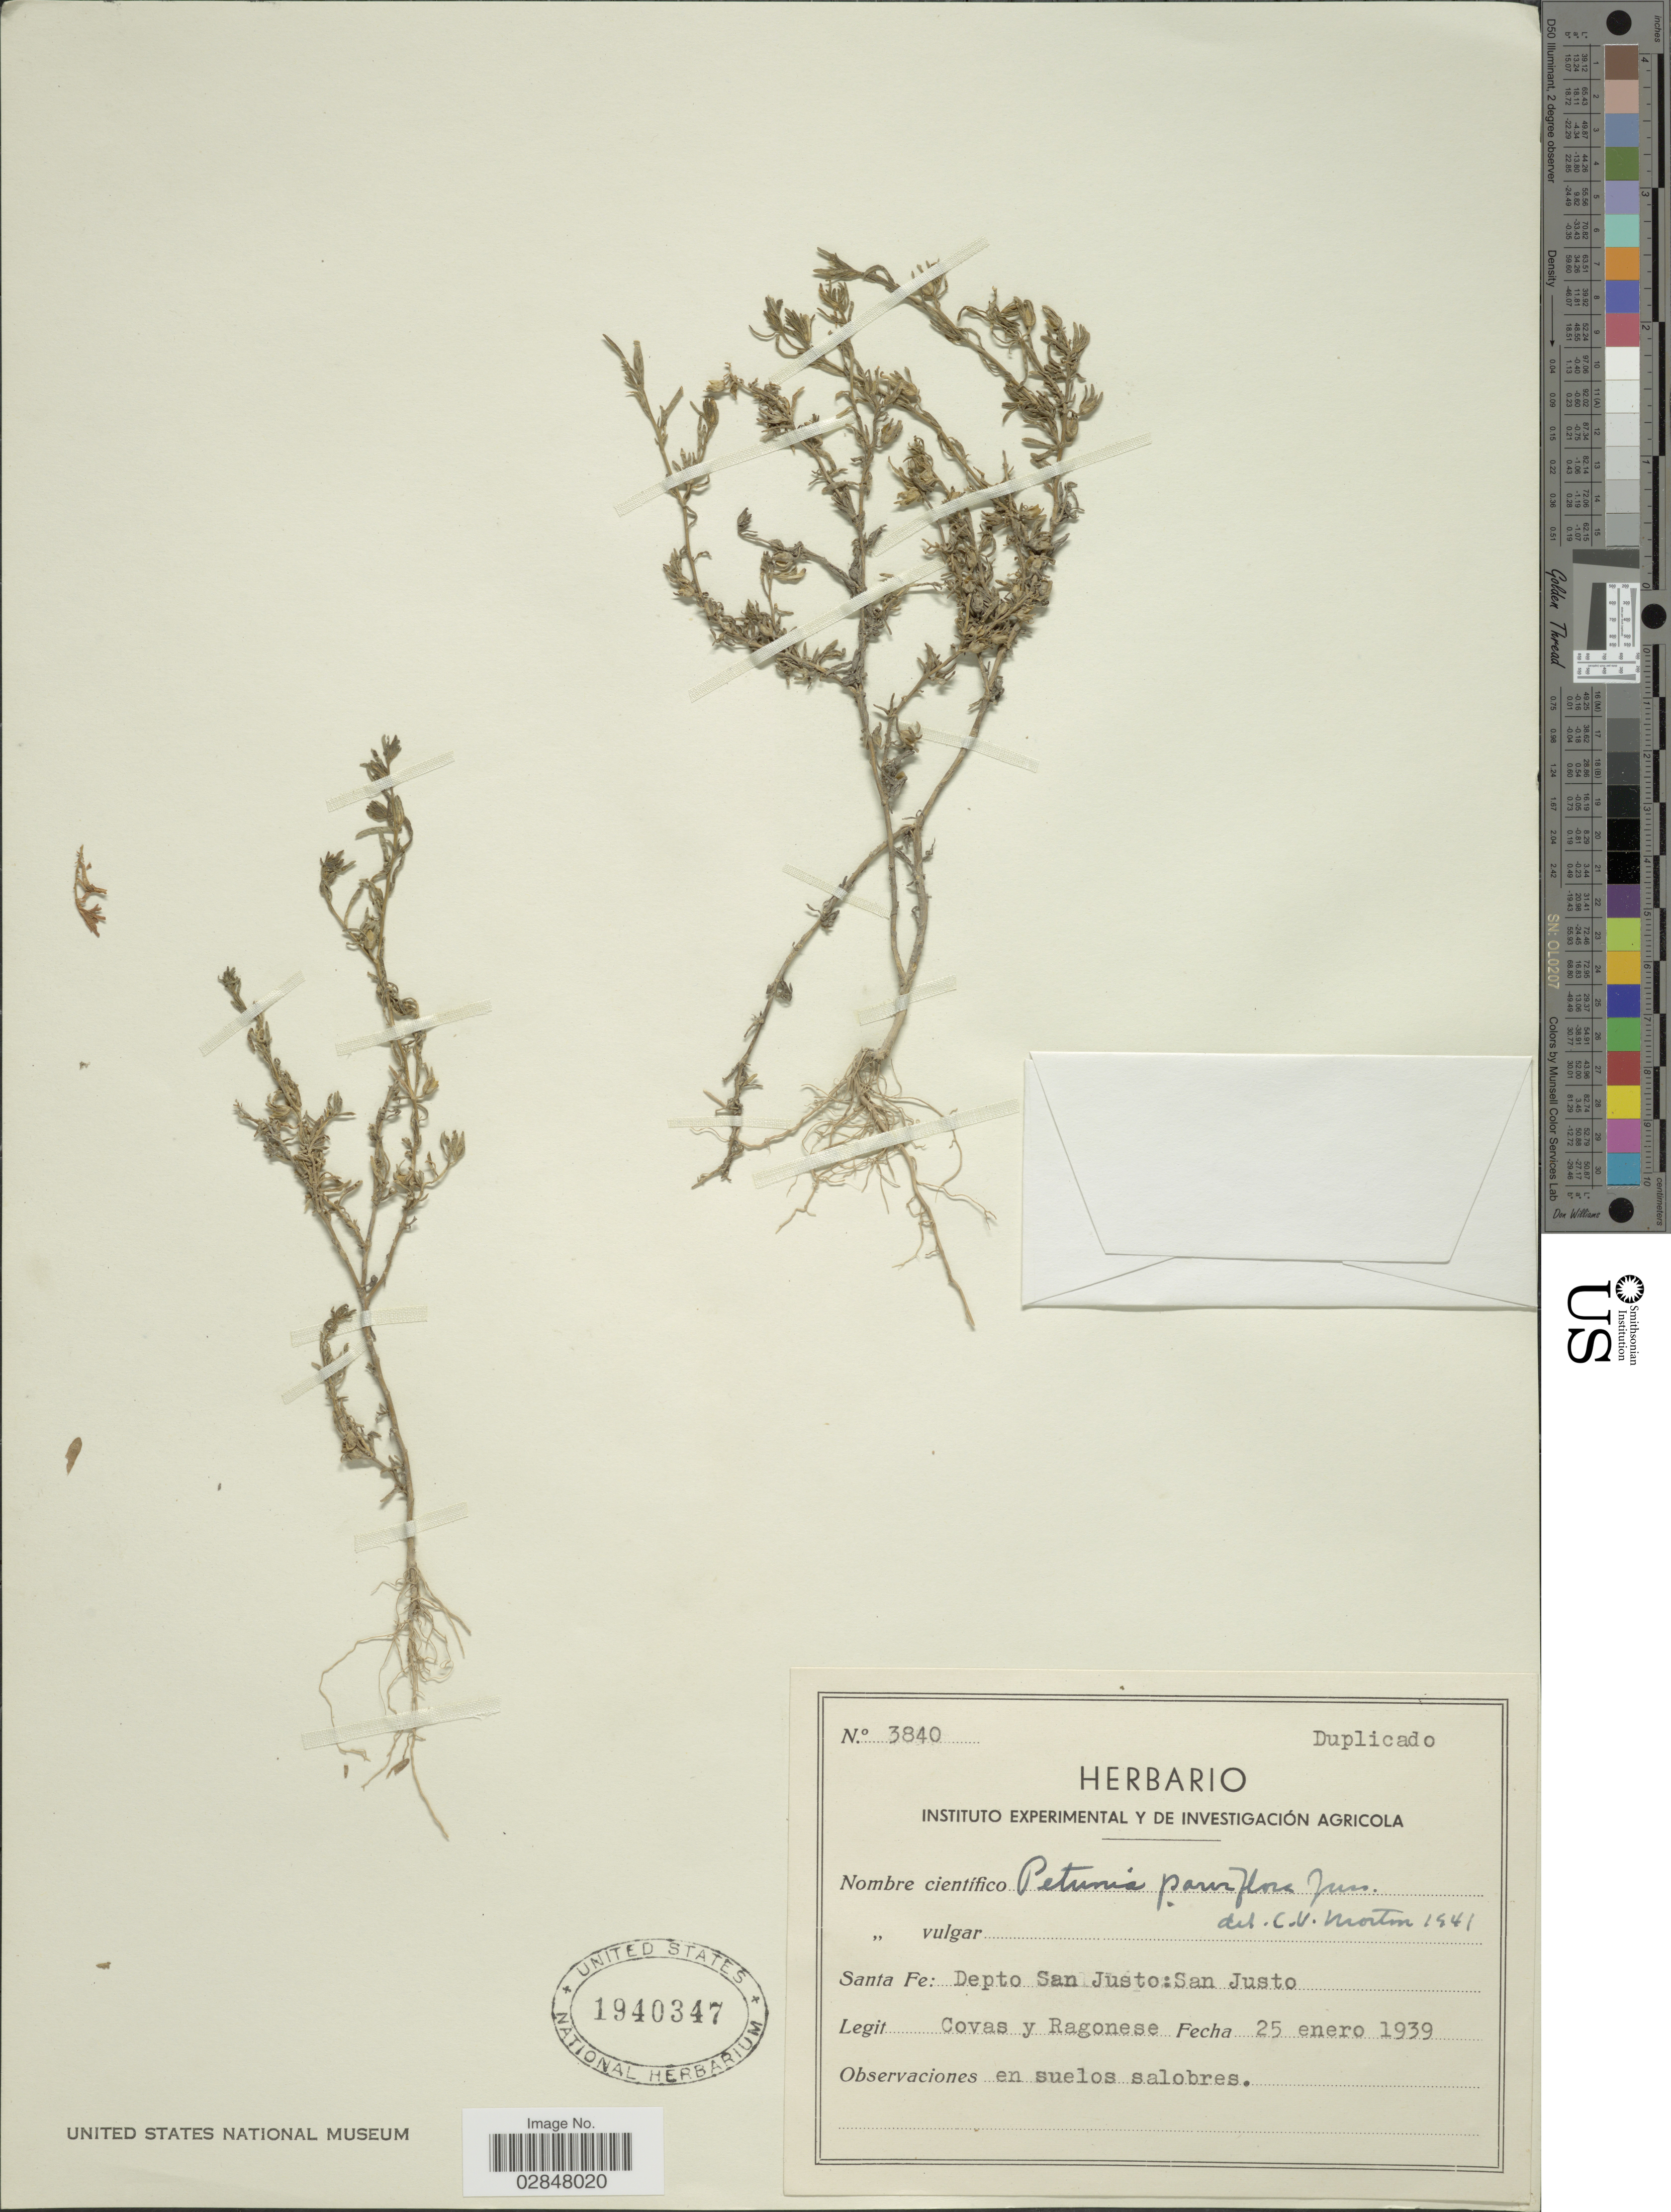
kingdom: Plantae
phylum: Tracheophyta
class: Magnoliopsida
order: Solanales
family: Solanaceae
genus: Petunia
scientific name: Petunia parviflora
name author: Juss.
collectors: -. Covas & Ragonese, --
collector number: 3840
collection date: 1939-01-25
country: Argentina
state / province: Santa Fe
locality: Depto. San Justo, San Justo.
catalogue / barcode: US 1940347